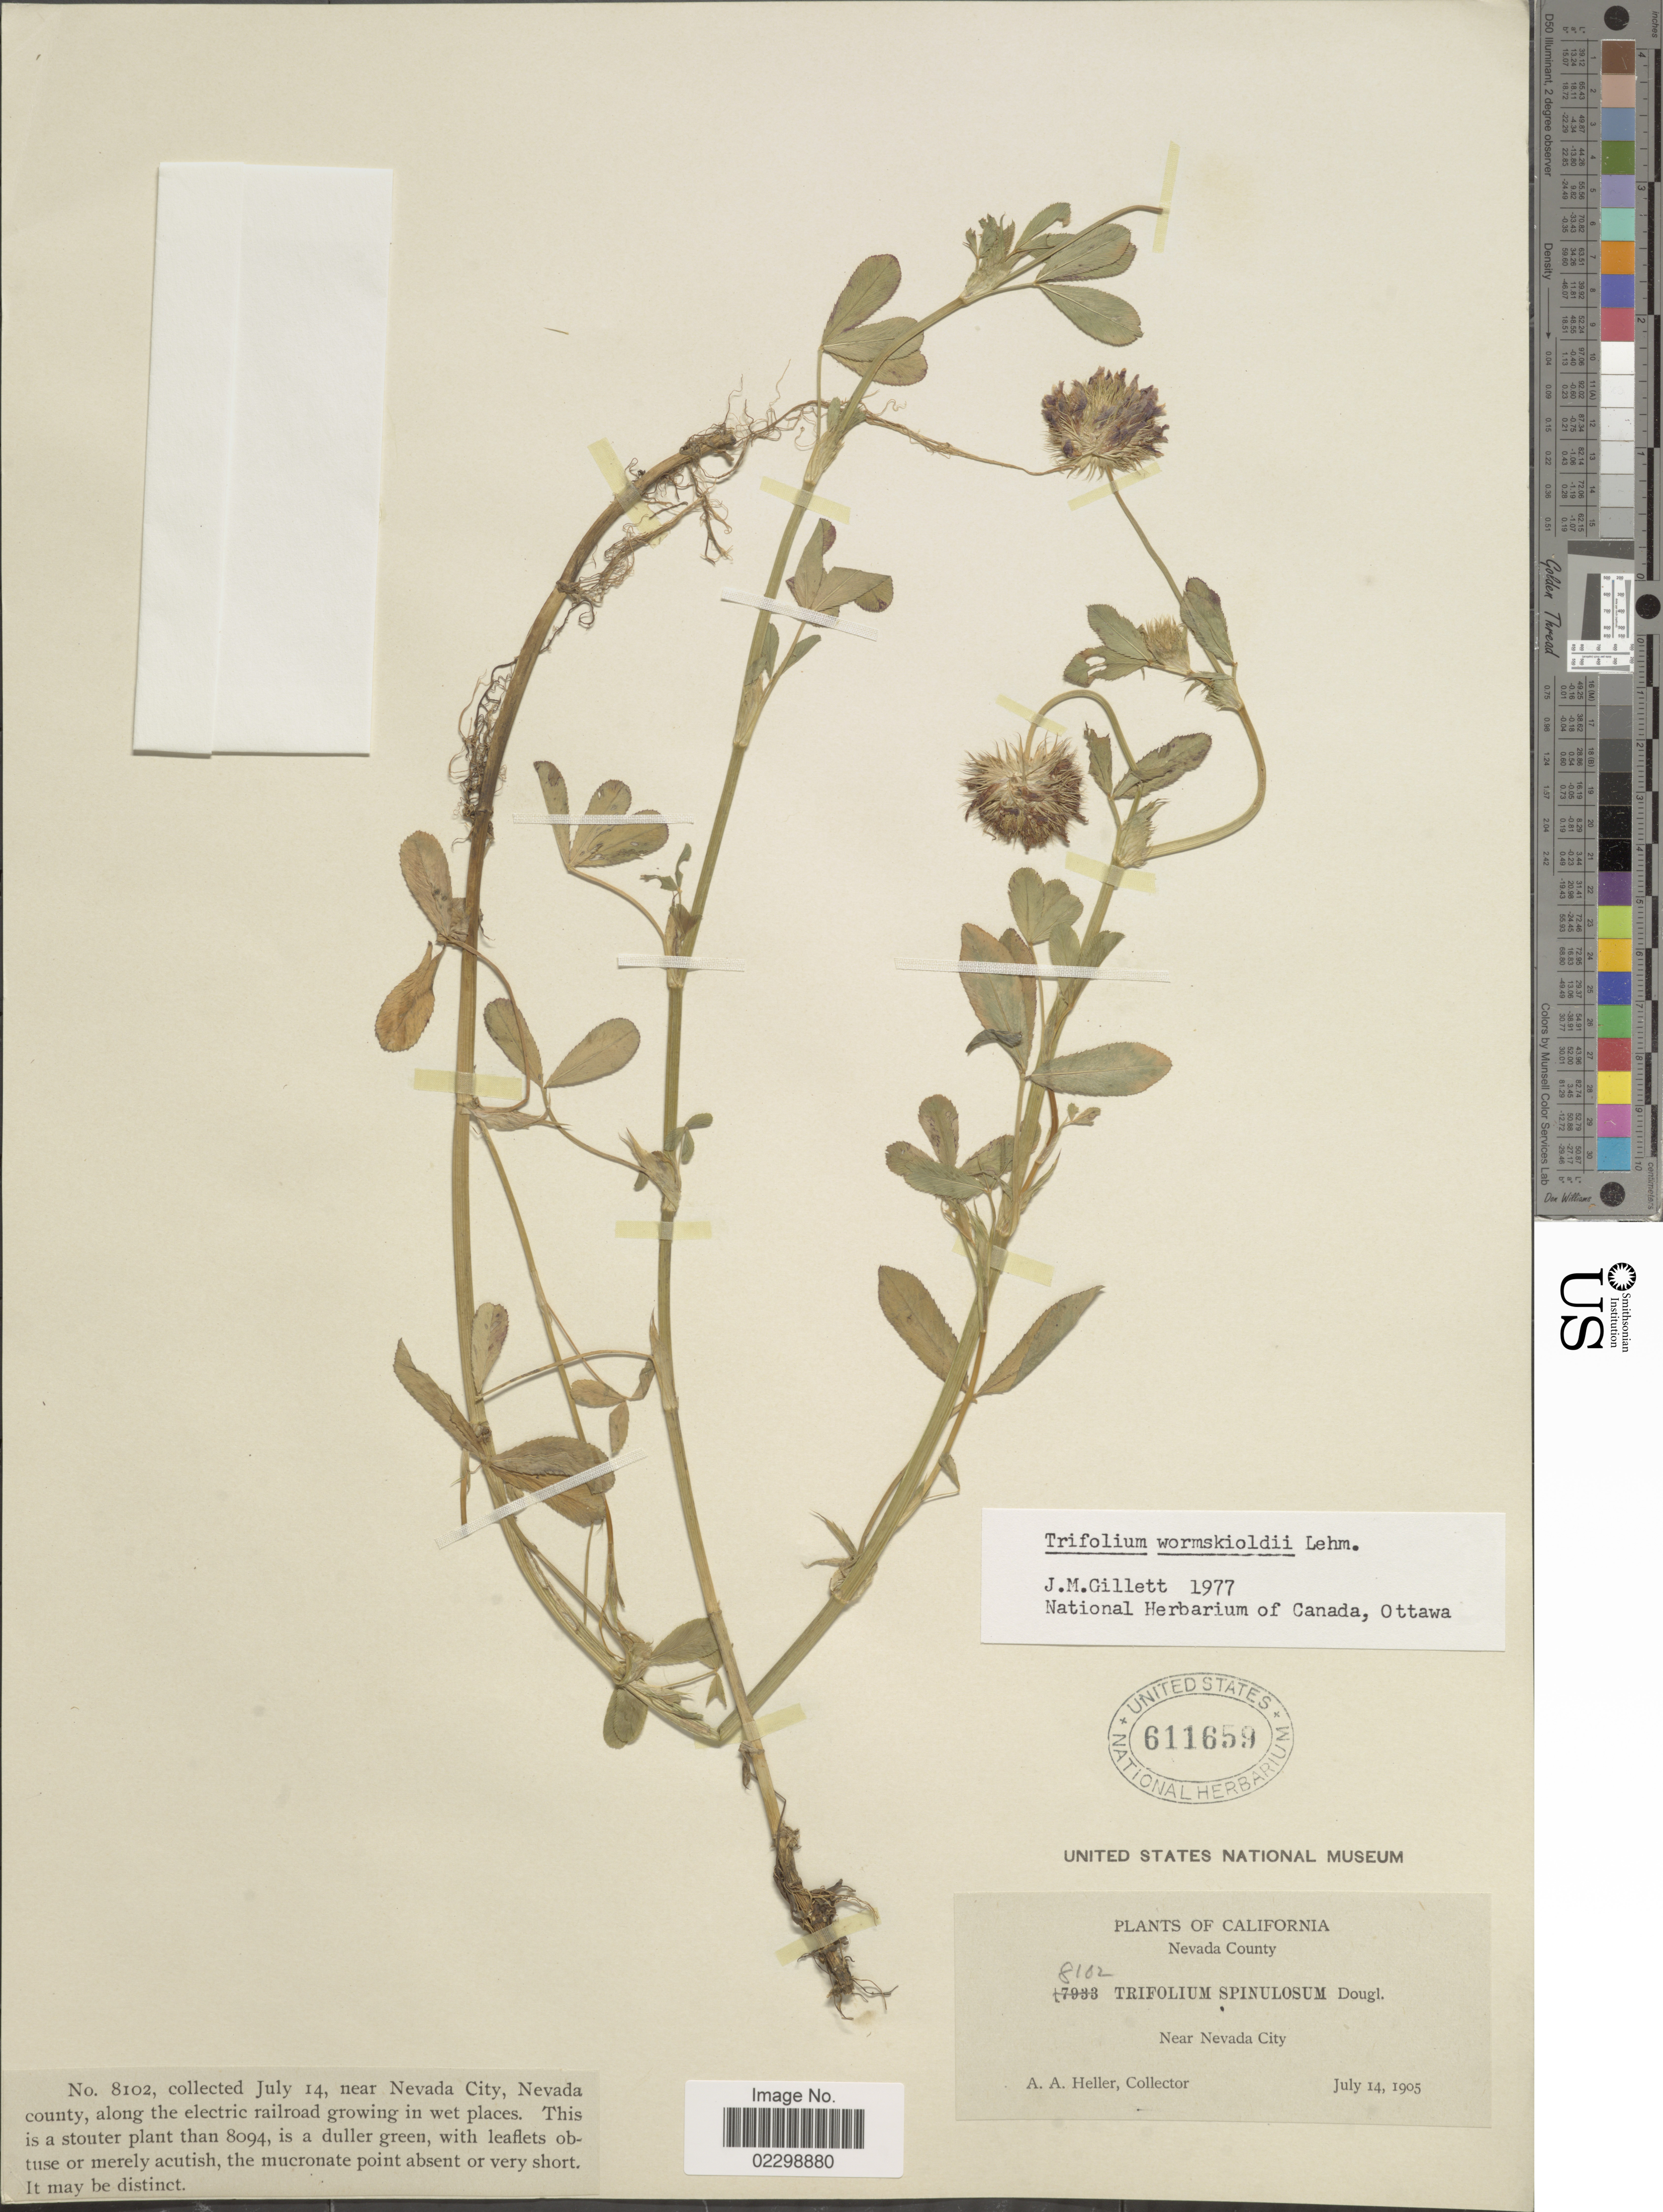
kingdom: Plantae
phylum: Tracheophyta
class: Magnoliopsida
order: Fabales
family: Fabaceae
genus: Trifolium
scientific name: Trifolium wormskioldii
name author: Lehm.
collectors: A. A. Heller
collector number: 8102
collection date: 1905-07-14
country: United States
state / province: California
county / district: Nevada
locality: Nevada County, near Nevada City, along the electric railroad growing in wet places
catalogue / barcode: US 611659